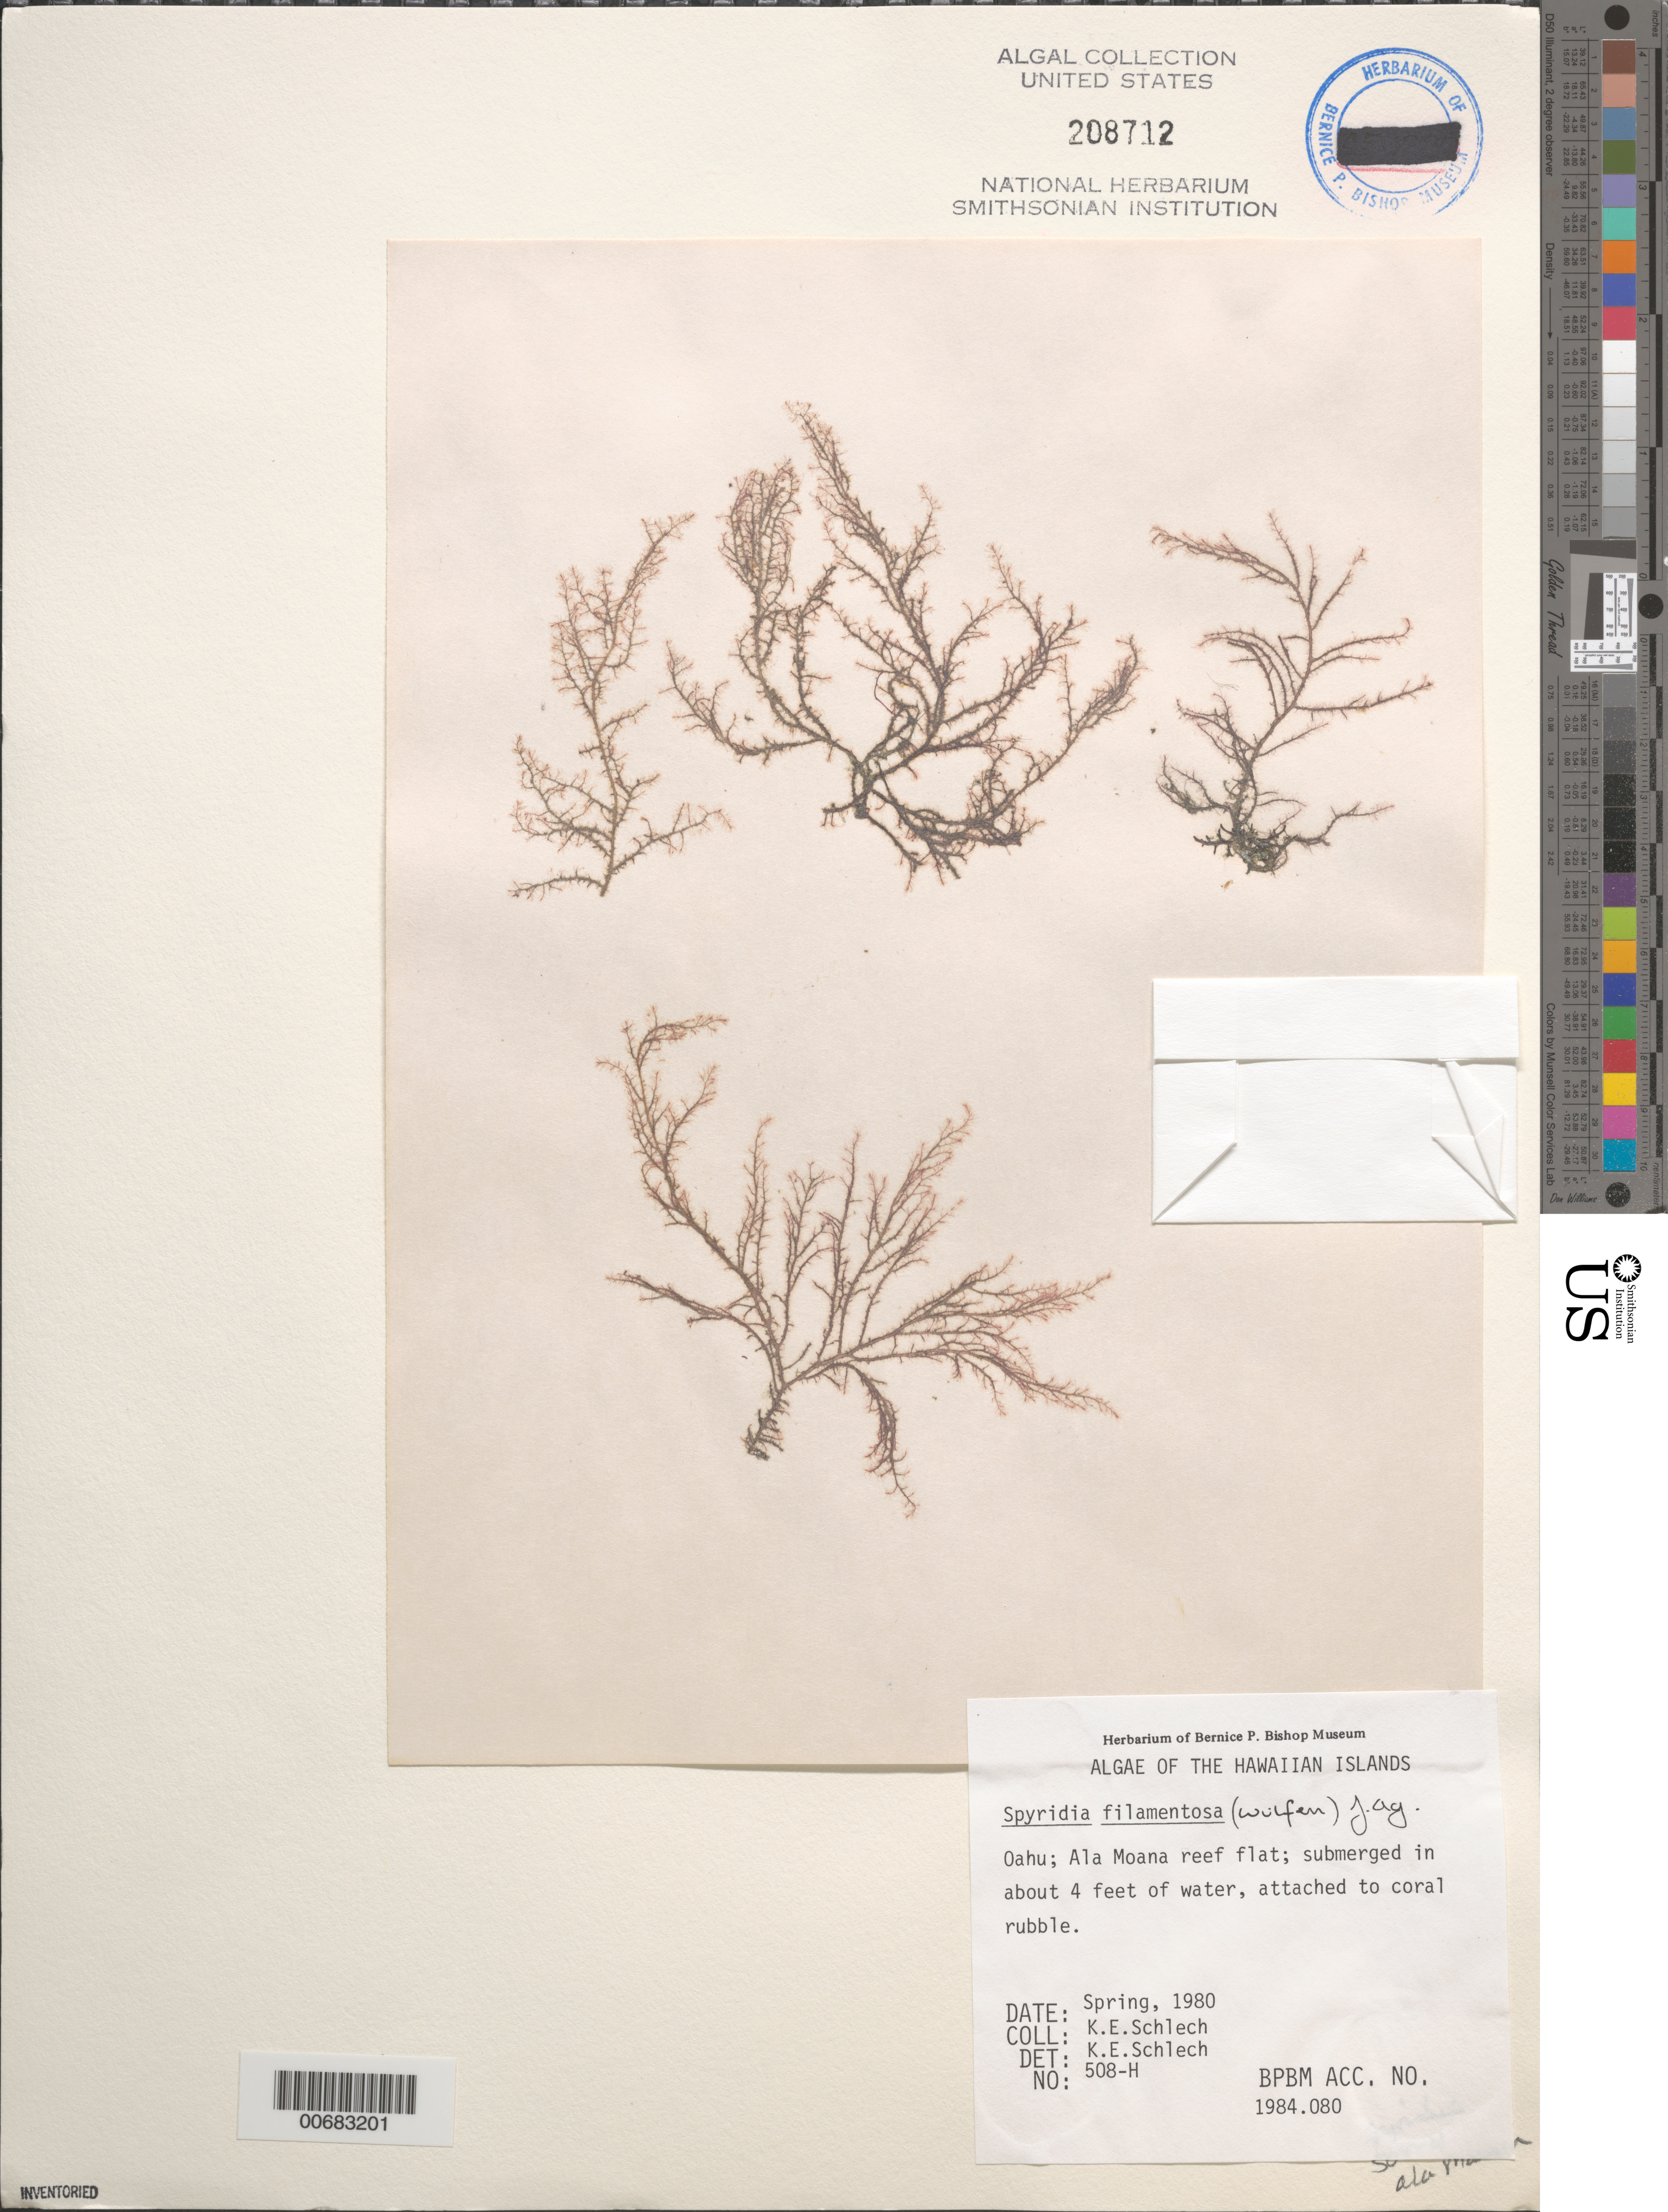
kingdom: Chromista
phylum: Ochrophyta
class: Phaeophyceae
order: Ectocarpales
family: Acinetosporaceae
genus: Hincksia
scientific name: Hincksia mitchelliae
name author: (Harv.) P.C. Silva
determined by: Schlech, K. E.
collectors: K. Schlech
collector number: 508-H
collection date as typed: Spr 1980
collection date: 1980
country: United States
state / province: Hawaii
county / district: Honolulu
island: Oahu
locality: Ala Moana reef flat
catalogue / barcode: US 208712